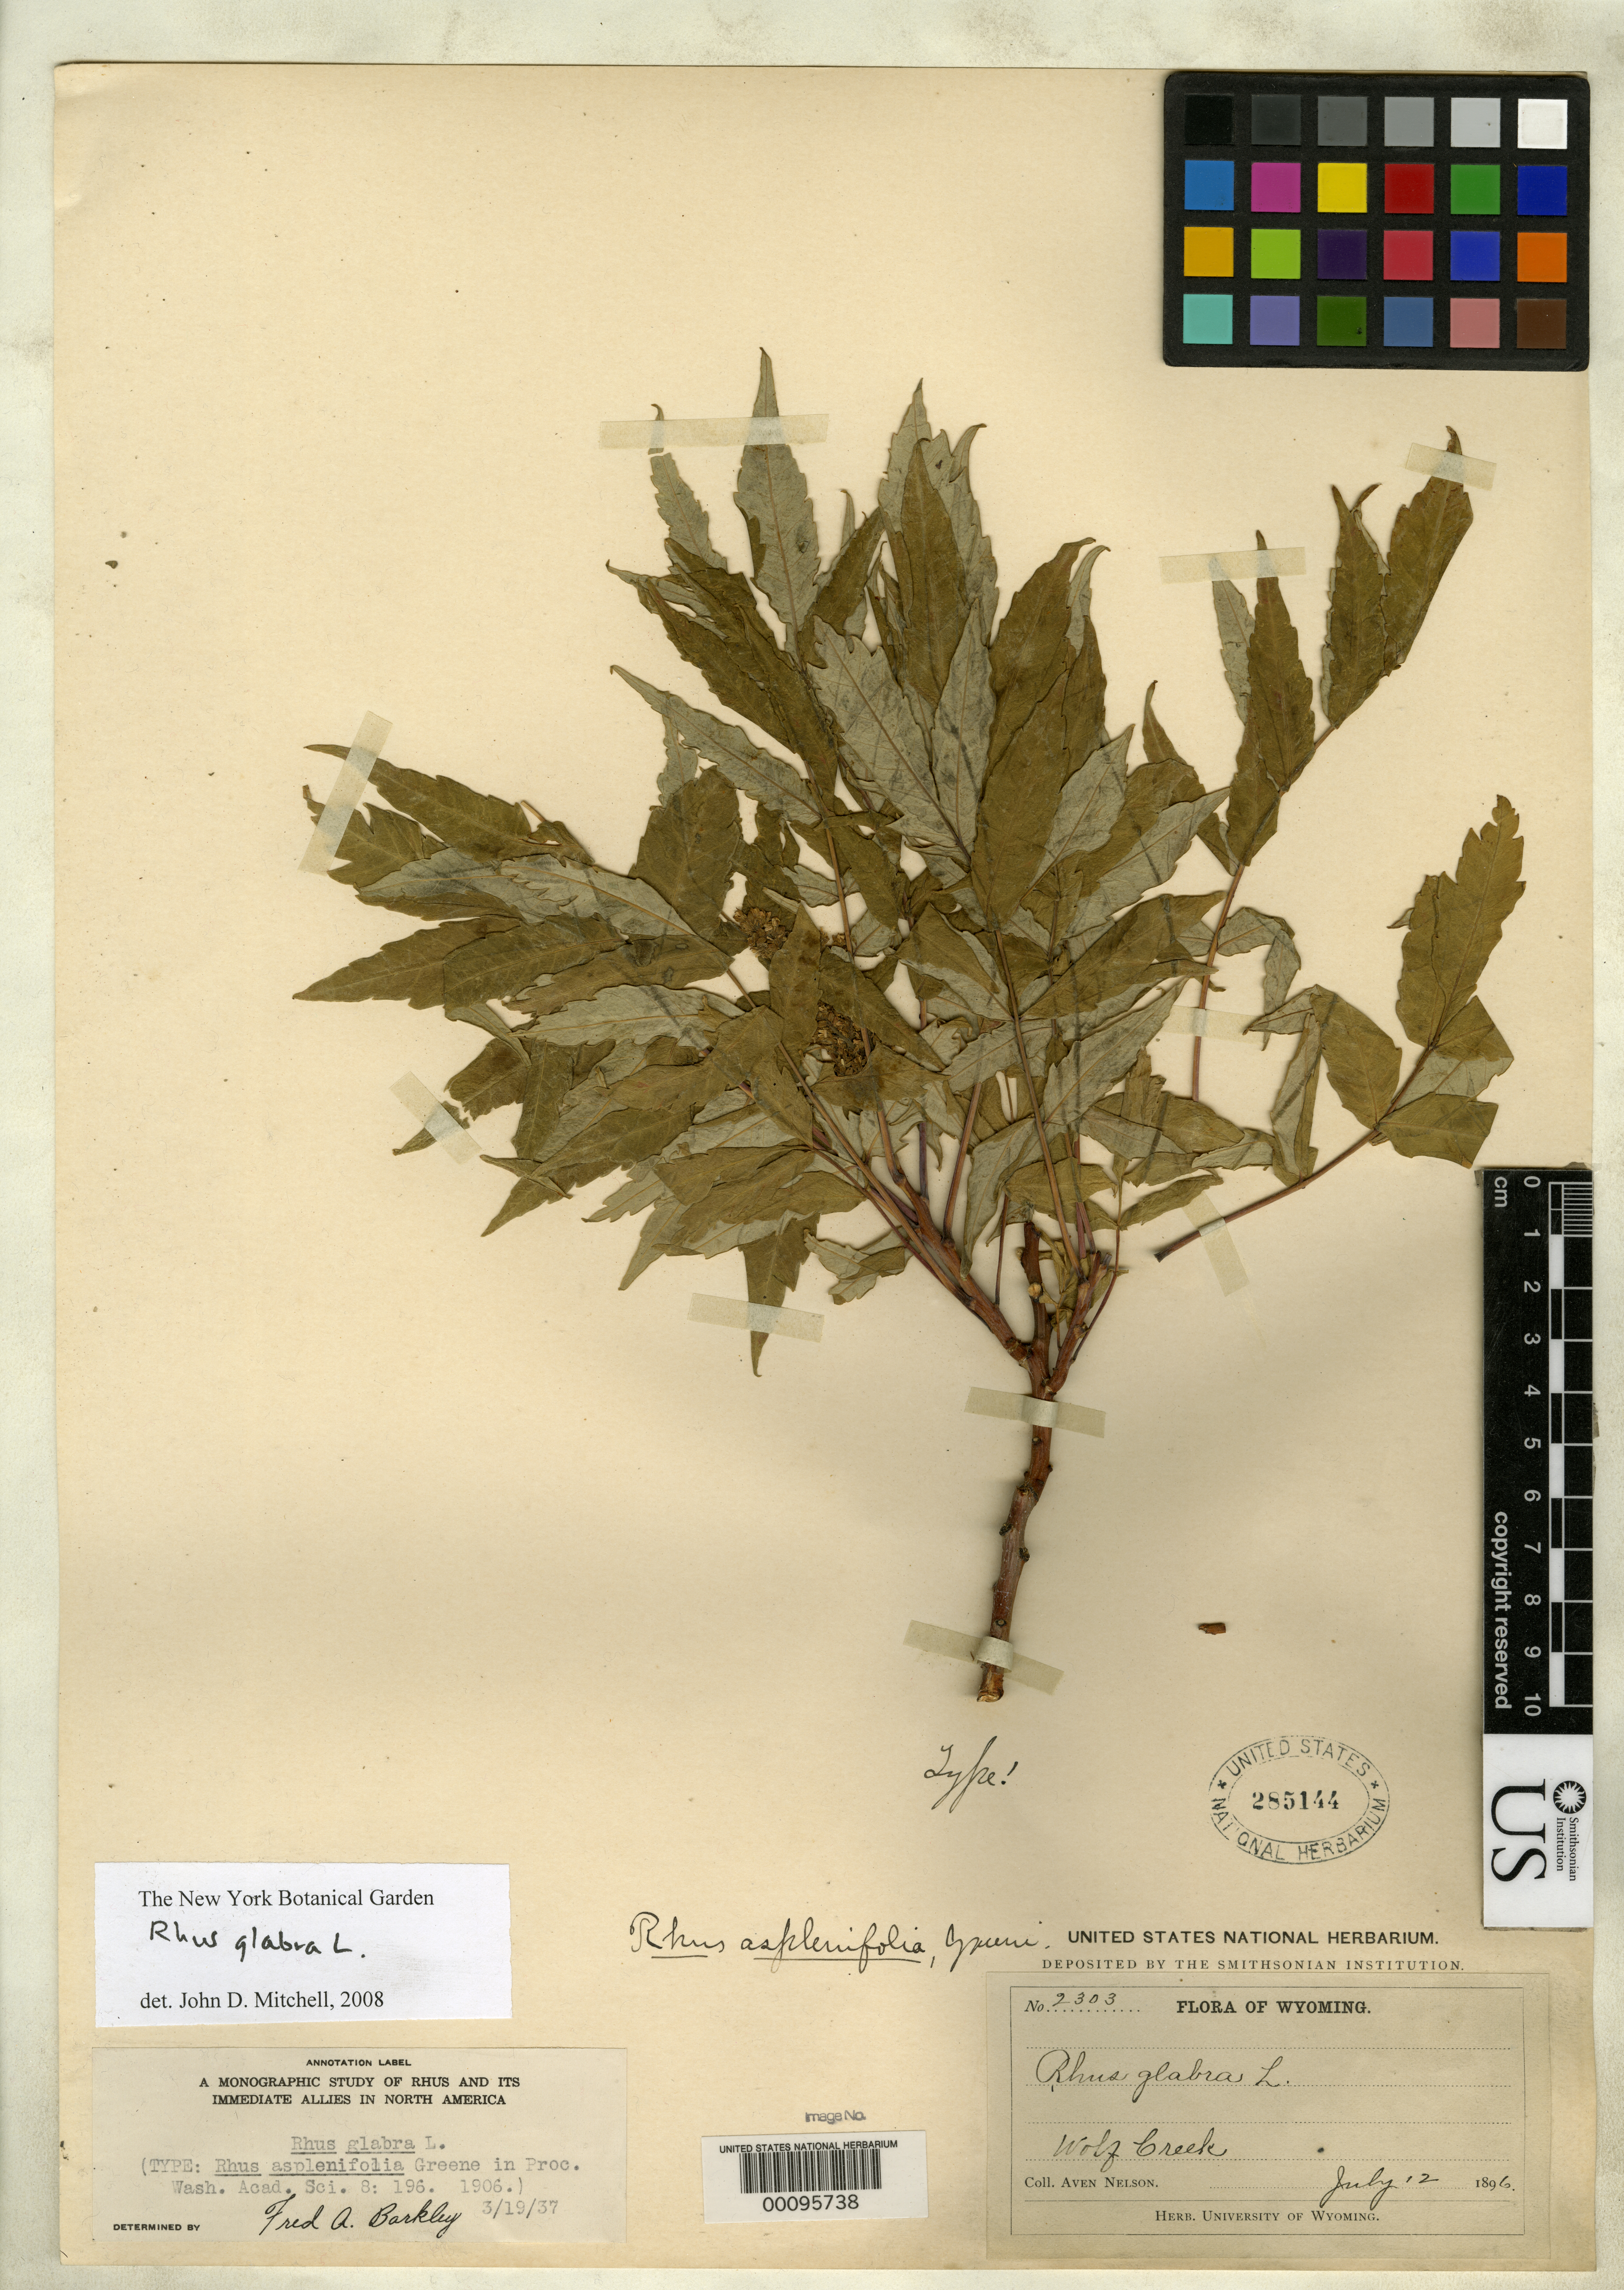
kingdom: Plantae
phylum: Tracheophyta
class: Magnoliopsida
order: Sapindales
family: Anacardiaceae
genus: Rhus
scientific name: Rhus asplenifolia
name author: Greene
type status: Holotype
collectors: A. Nelson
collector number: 2303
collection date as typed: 12 Jul 1896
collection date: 1896-07-12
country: United States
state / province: Wyoming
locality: Wolf Creek.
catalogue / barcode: US 285144